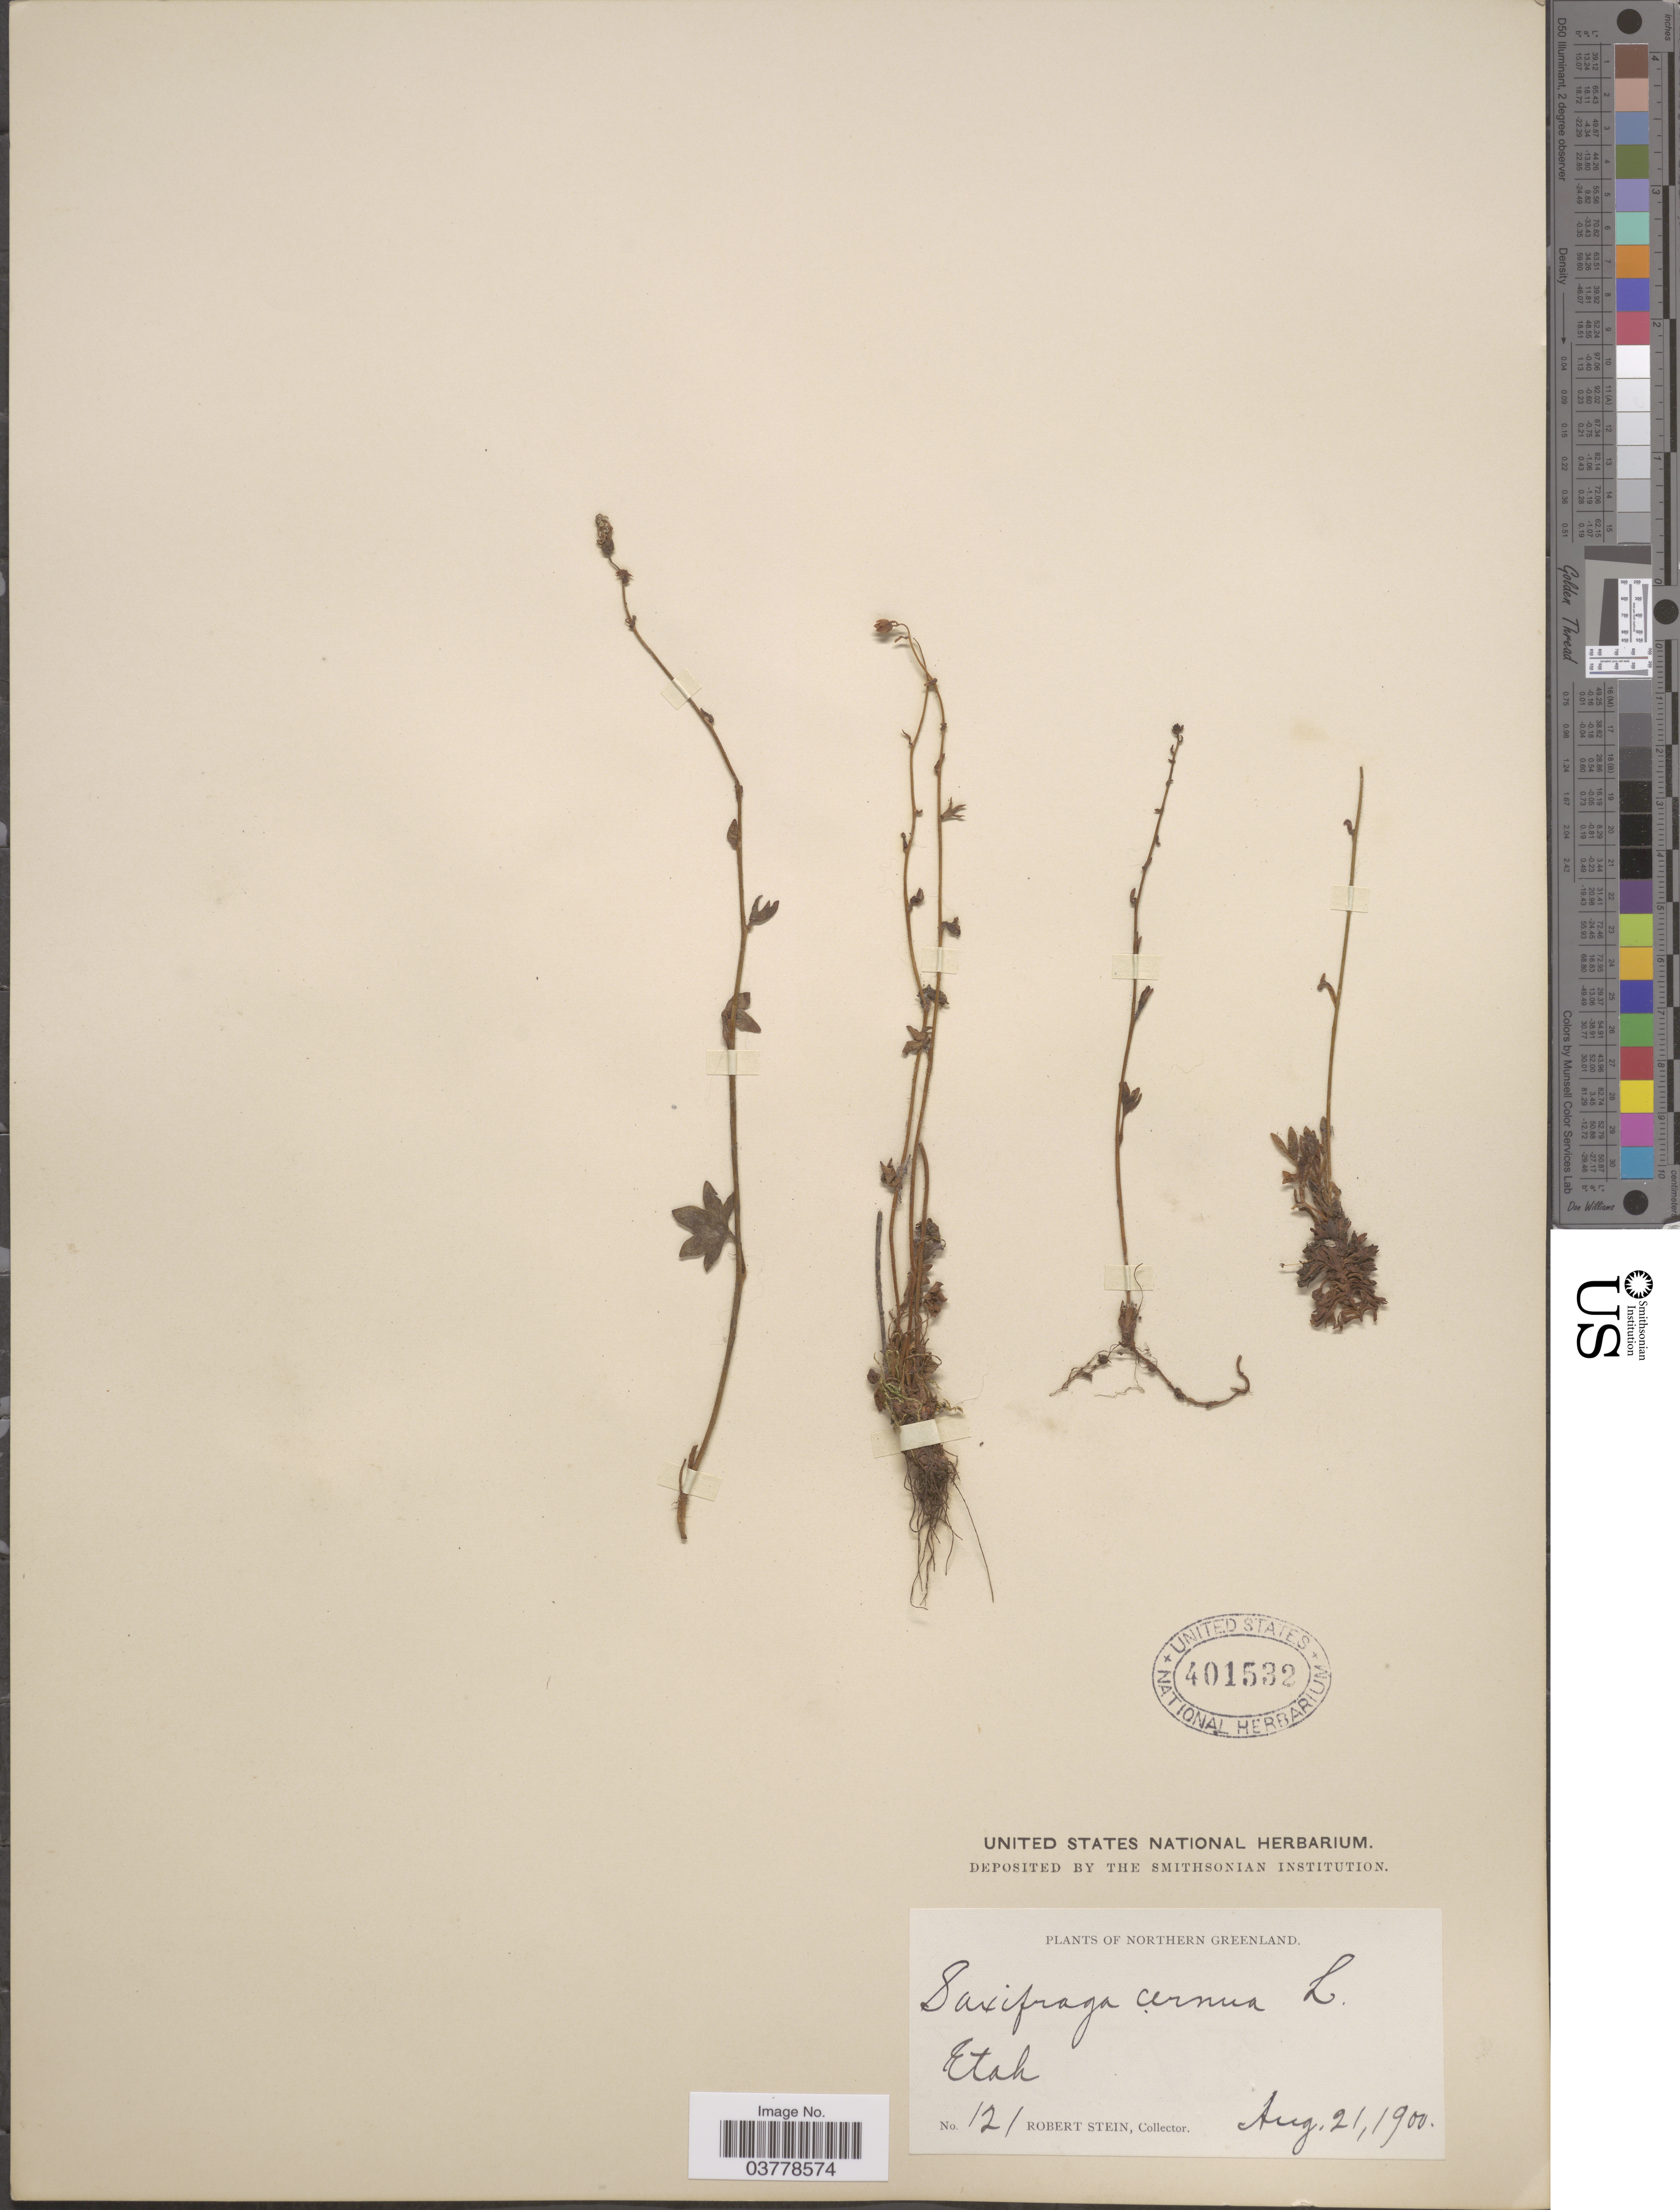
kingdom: Plantae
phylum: Tracheophyta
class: Magnoliopsida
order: Saxifragales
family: Saxifragaceae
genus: Saxifraga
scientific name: Saxifraga cernua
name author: L.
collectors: R. Stein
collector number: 121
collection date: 1900-08-21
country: Greenland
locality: Northern Greenland. Etah.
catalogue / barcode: US 401532